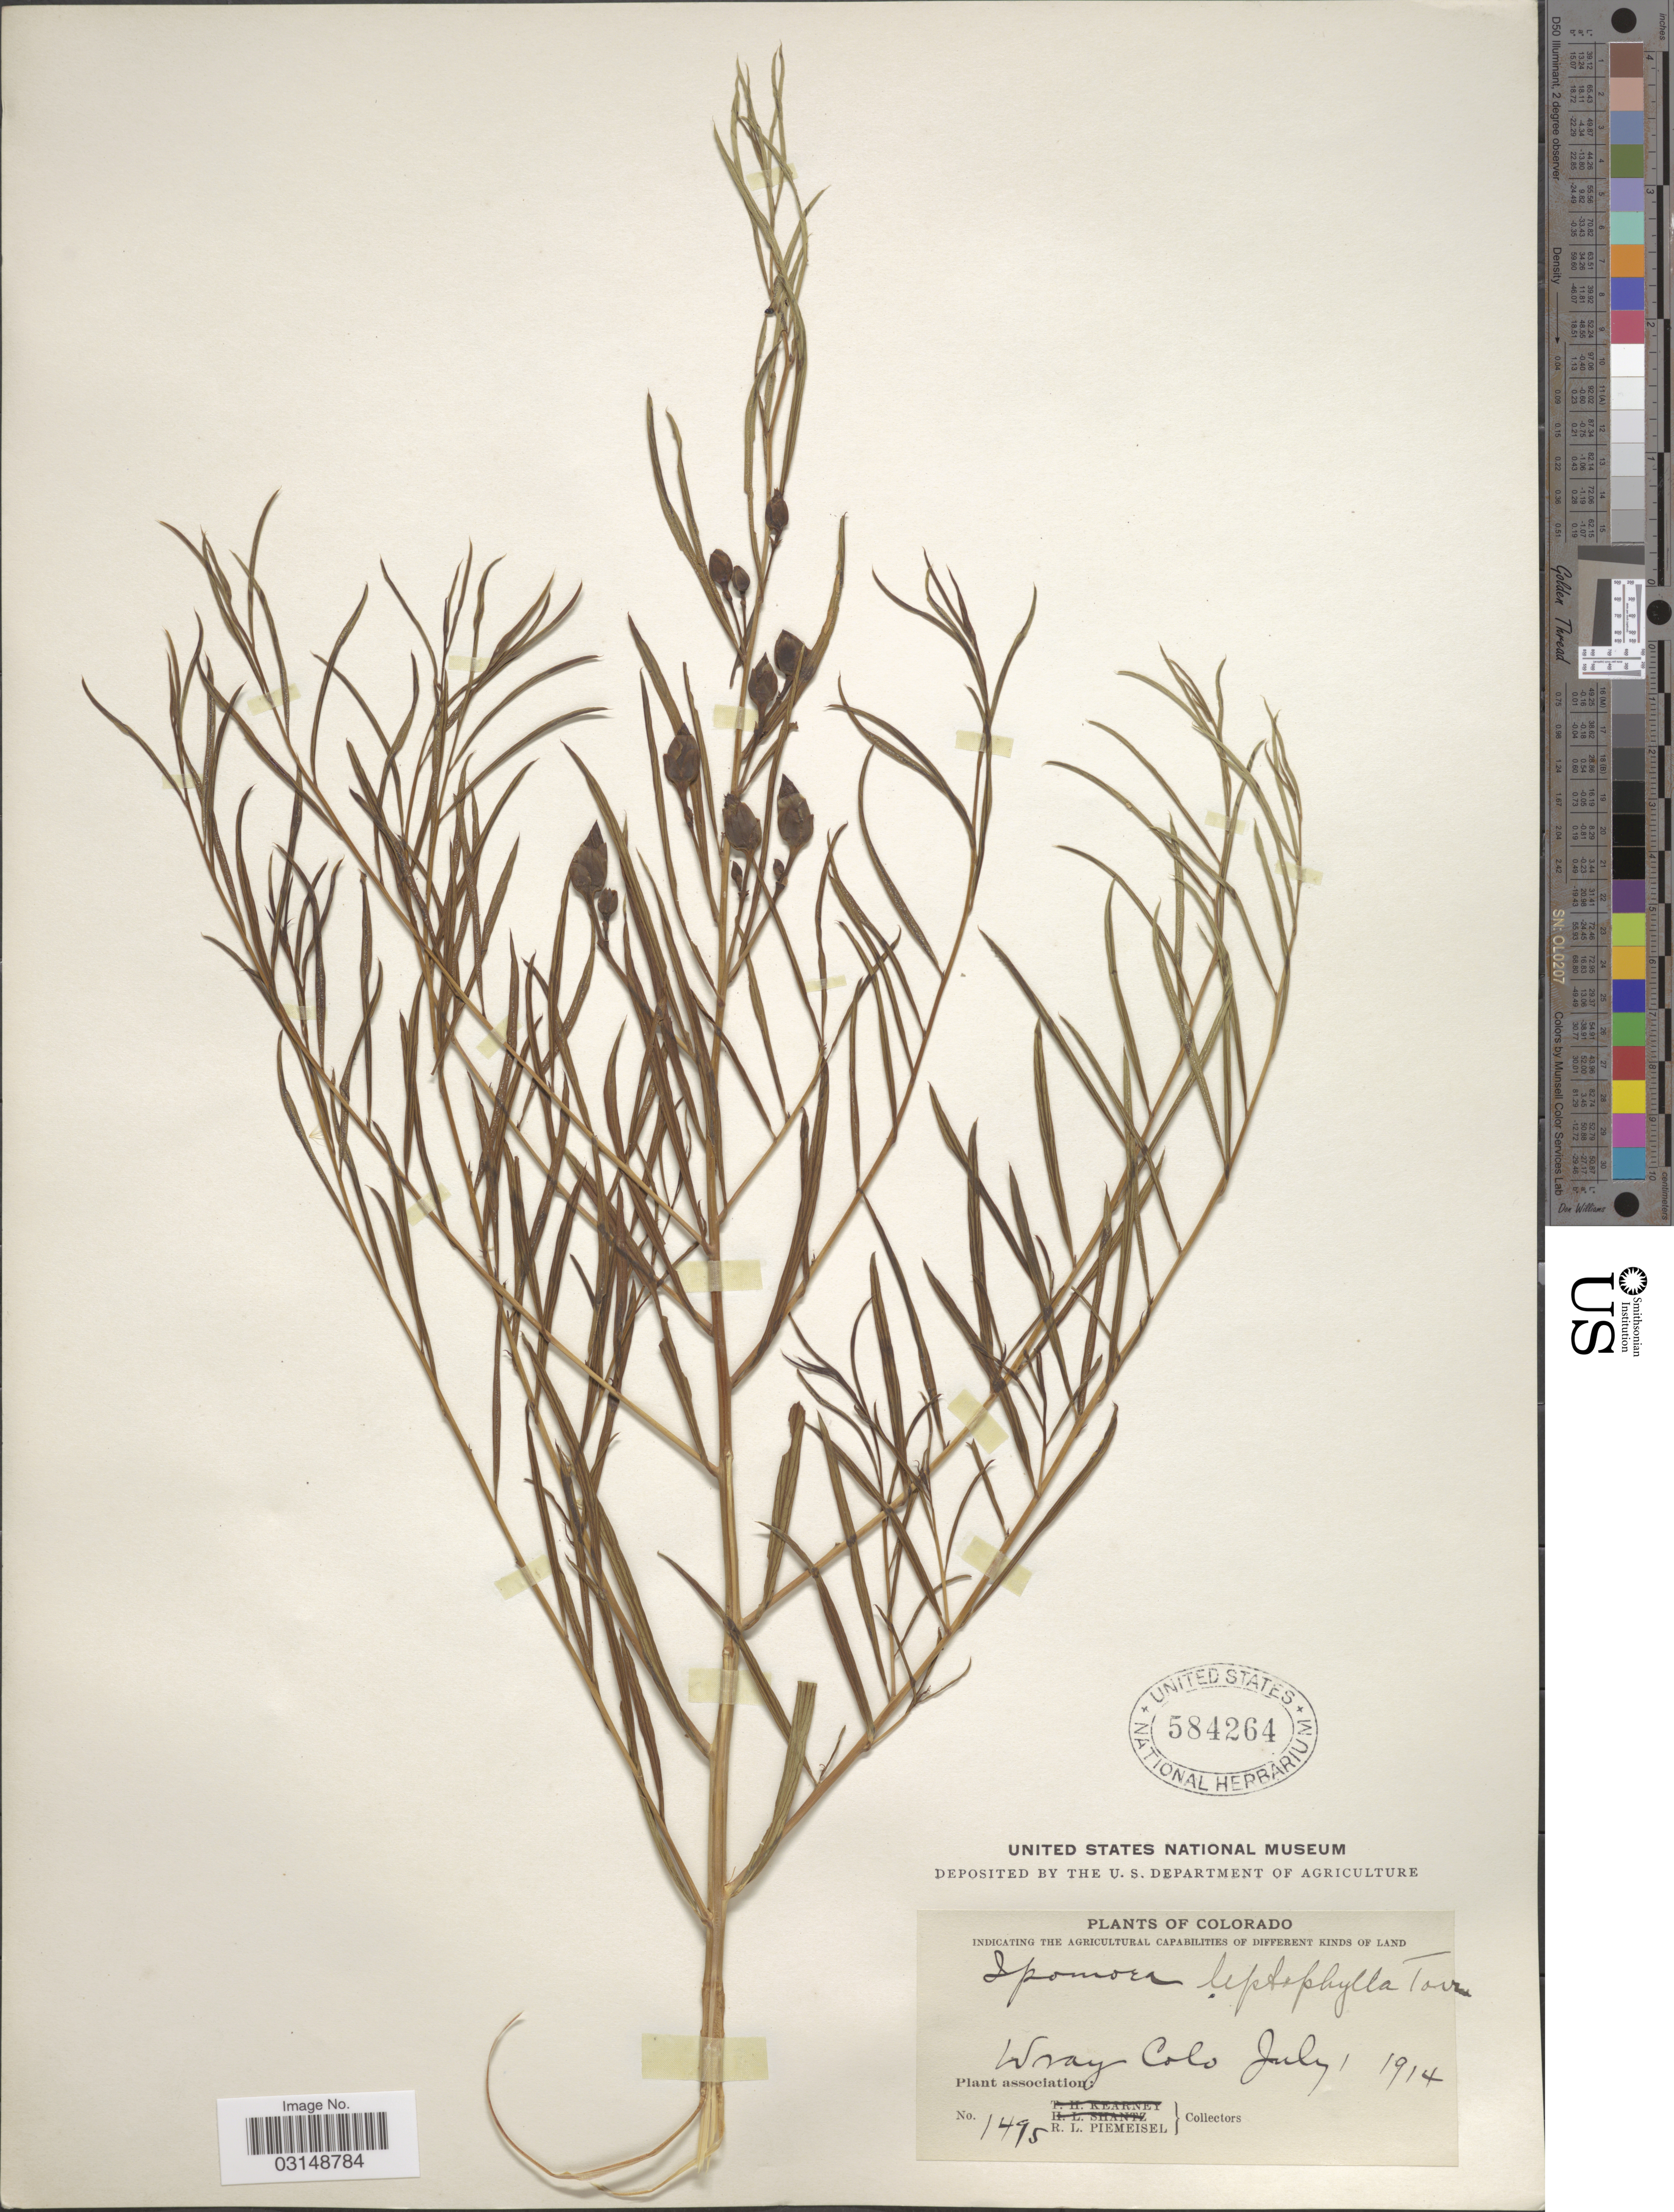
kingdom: Plantae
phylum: Tracheophyta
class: Magnoliopsida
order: Solanales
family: Convolvulaceae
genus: Ipomoea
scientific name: Ipomoea leptophylla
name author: Torr.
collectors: R. L. Piemeisel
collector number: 1495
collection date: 1914-07-01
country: United States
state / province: Colorado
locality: Wray.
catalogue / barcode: US 584264